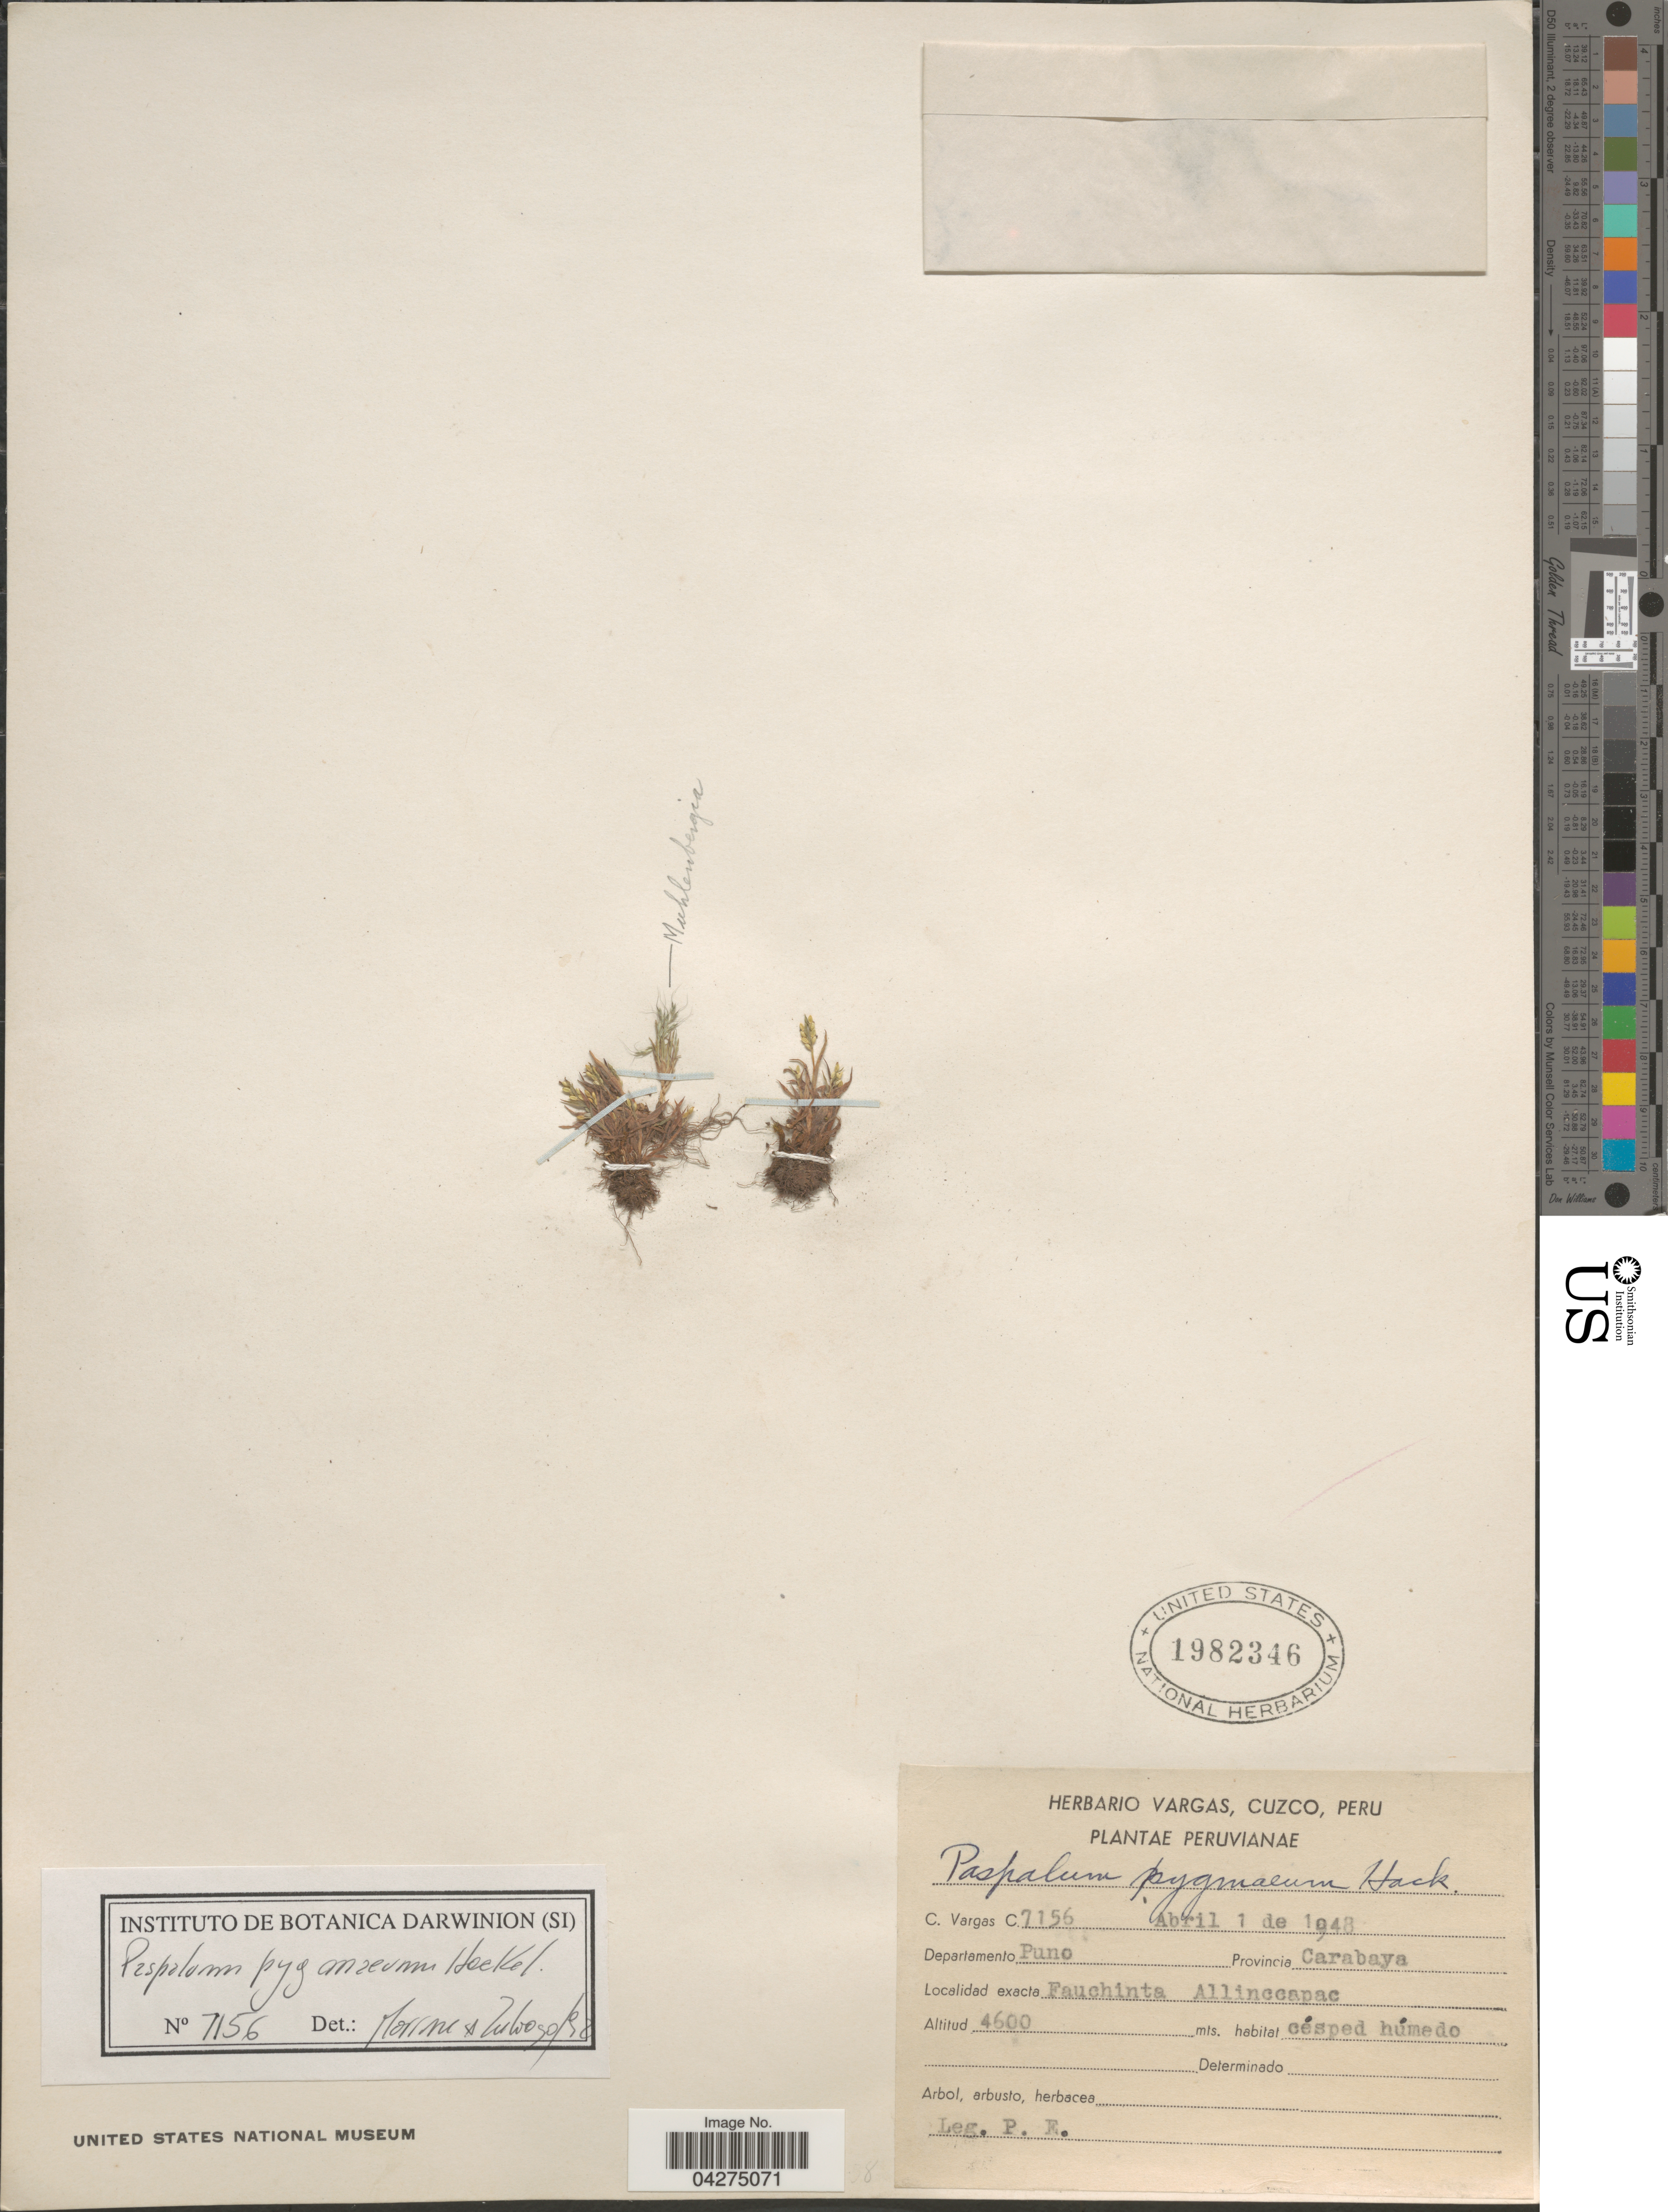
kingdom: Plantae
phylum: Tracheophyta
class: Liliopsida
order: Poales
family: Poaceae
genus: Paspalum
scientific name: Paspalum pygmaeum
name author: Hack.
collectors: P. E.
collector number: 7156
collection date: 1948-04-01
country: Peru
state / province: Puno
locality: Departamento Puno. Provincia Carabaya. Fauchinta Alllinccapac.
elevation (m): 4600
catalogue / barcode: US 1982346